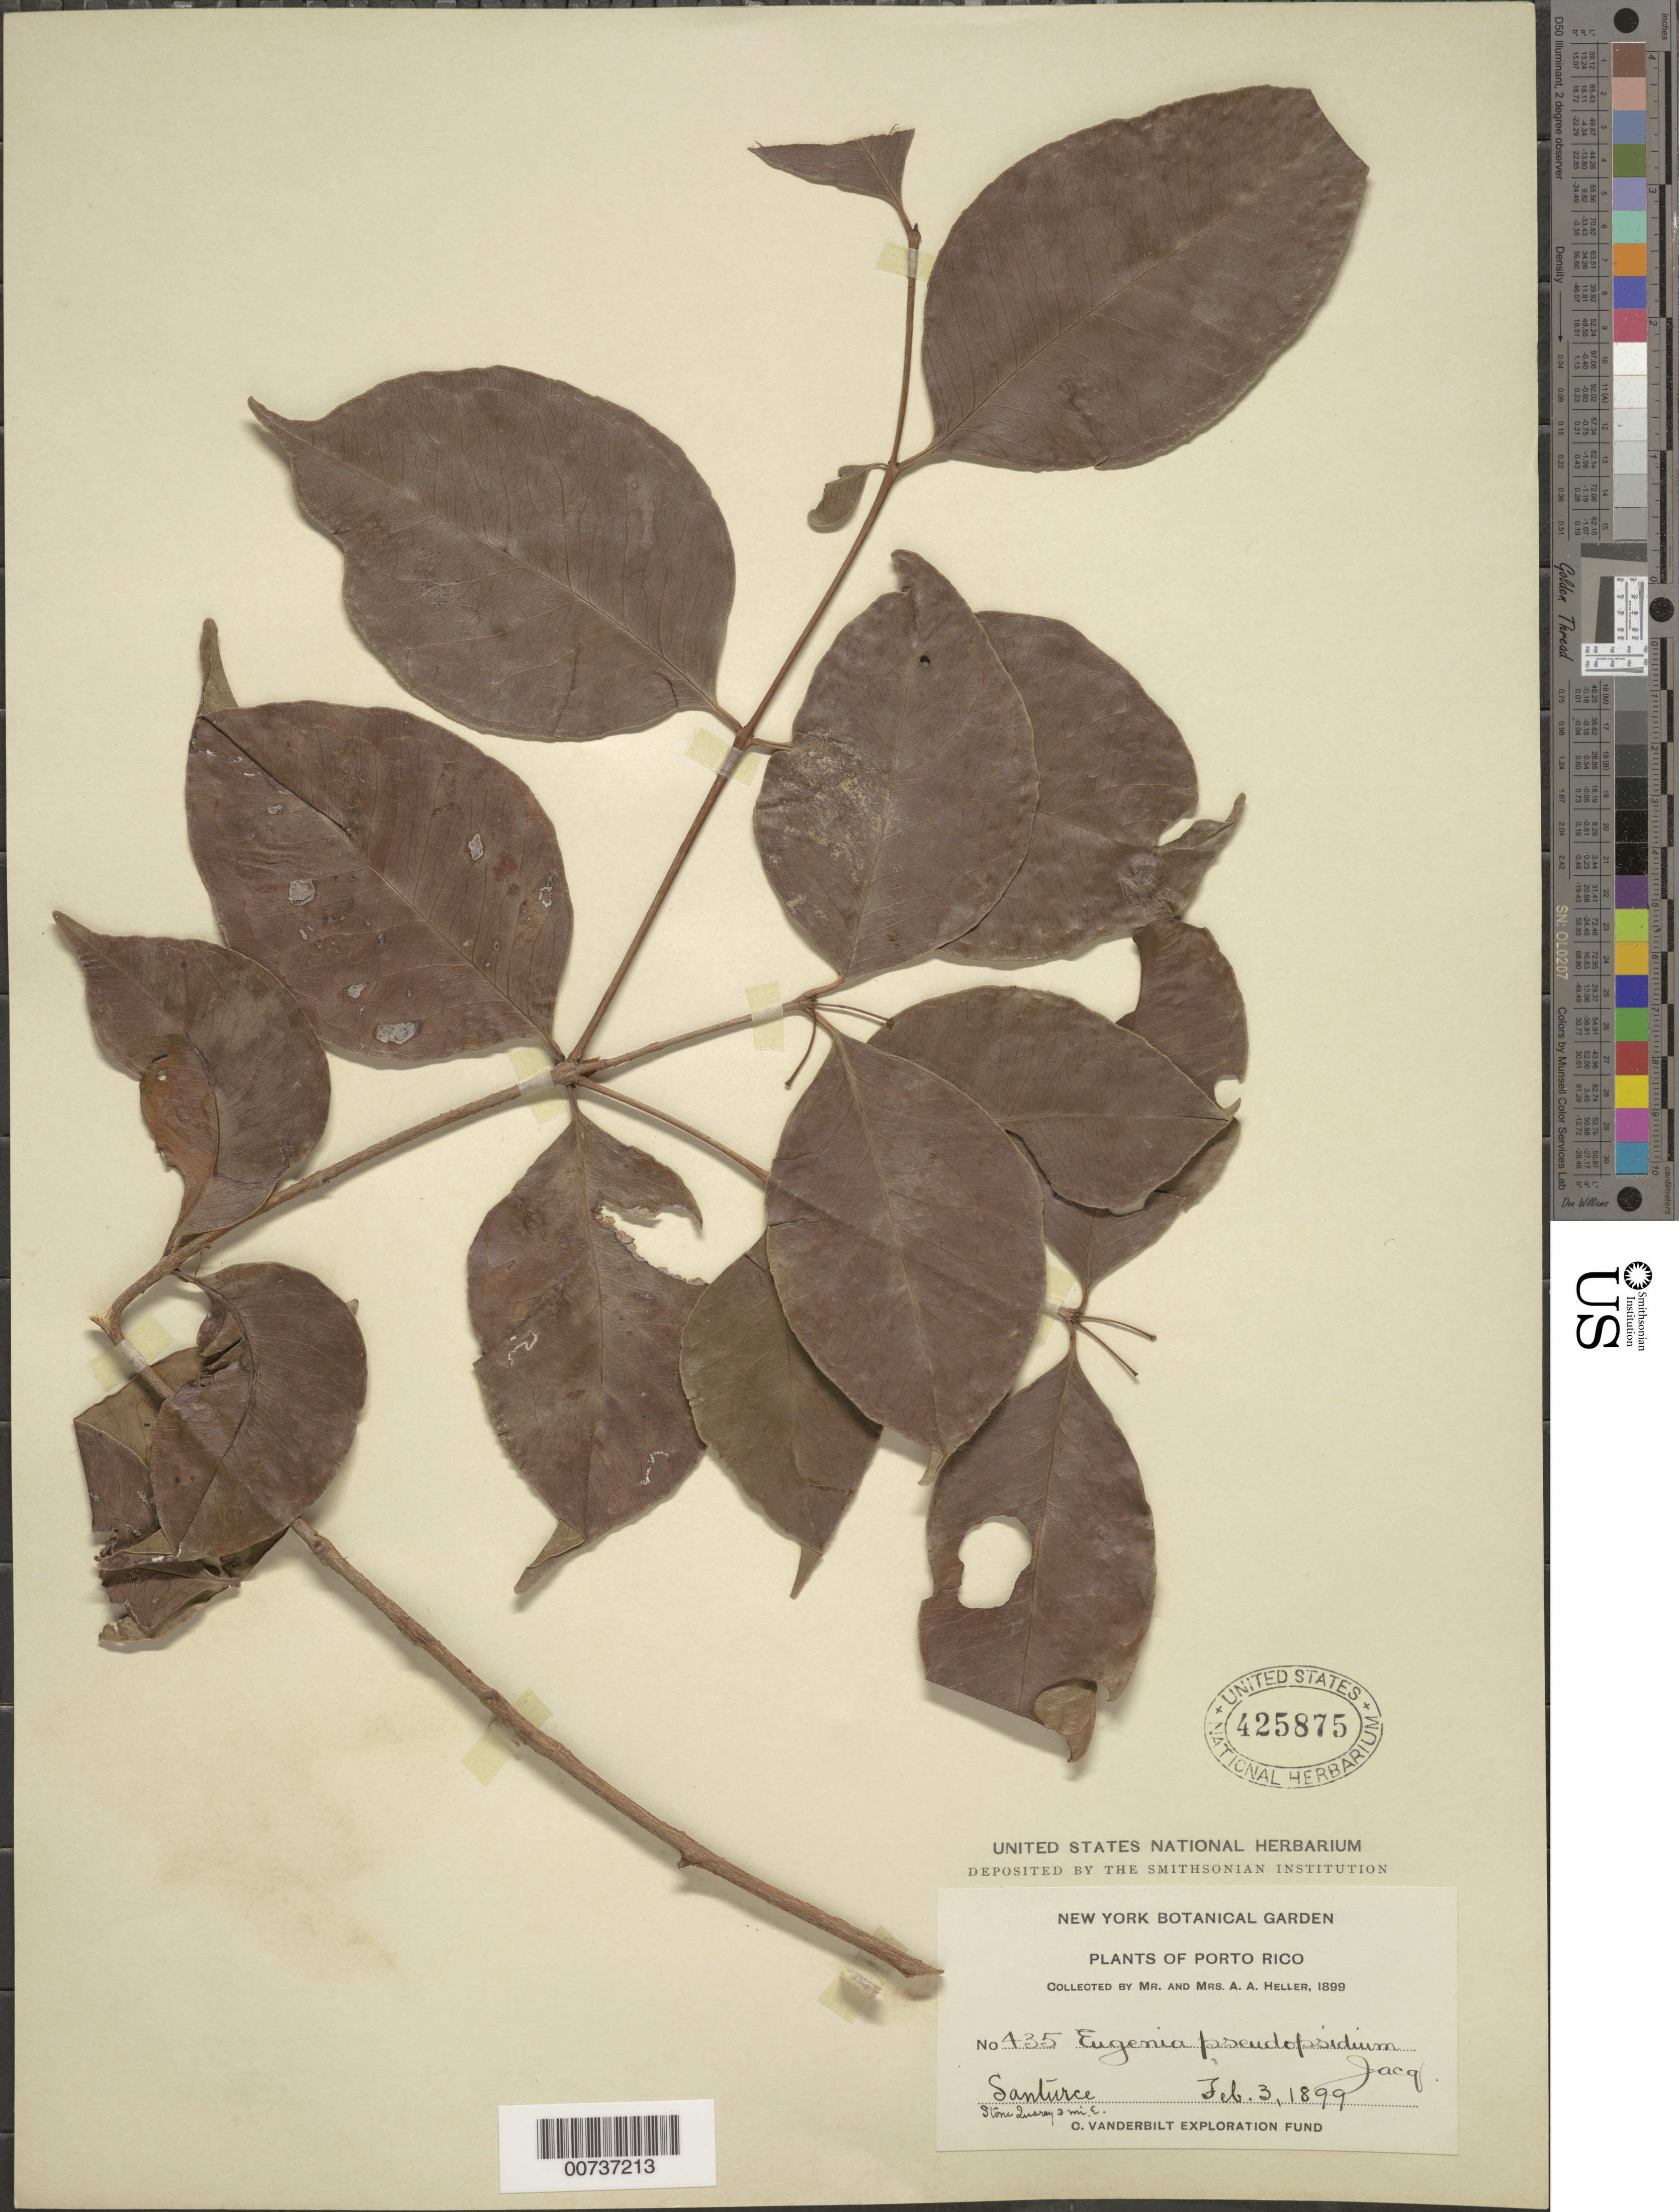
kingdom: Plantae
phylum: Tracheophyta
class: Magnoliopsida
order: Myrtales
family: Myrtaceae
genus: Eugenia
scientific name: Eugenia pseudopsidium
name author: Jacq.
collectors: A. A. Heller & E. G. Heller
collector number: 435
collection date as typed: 03 Feb 1899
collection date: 1899-02-03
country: Puerto Rico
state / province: San Juan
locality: Santurce, Stone Quarry 3 miles East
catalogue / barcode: US 425875